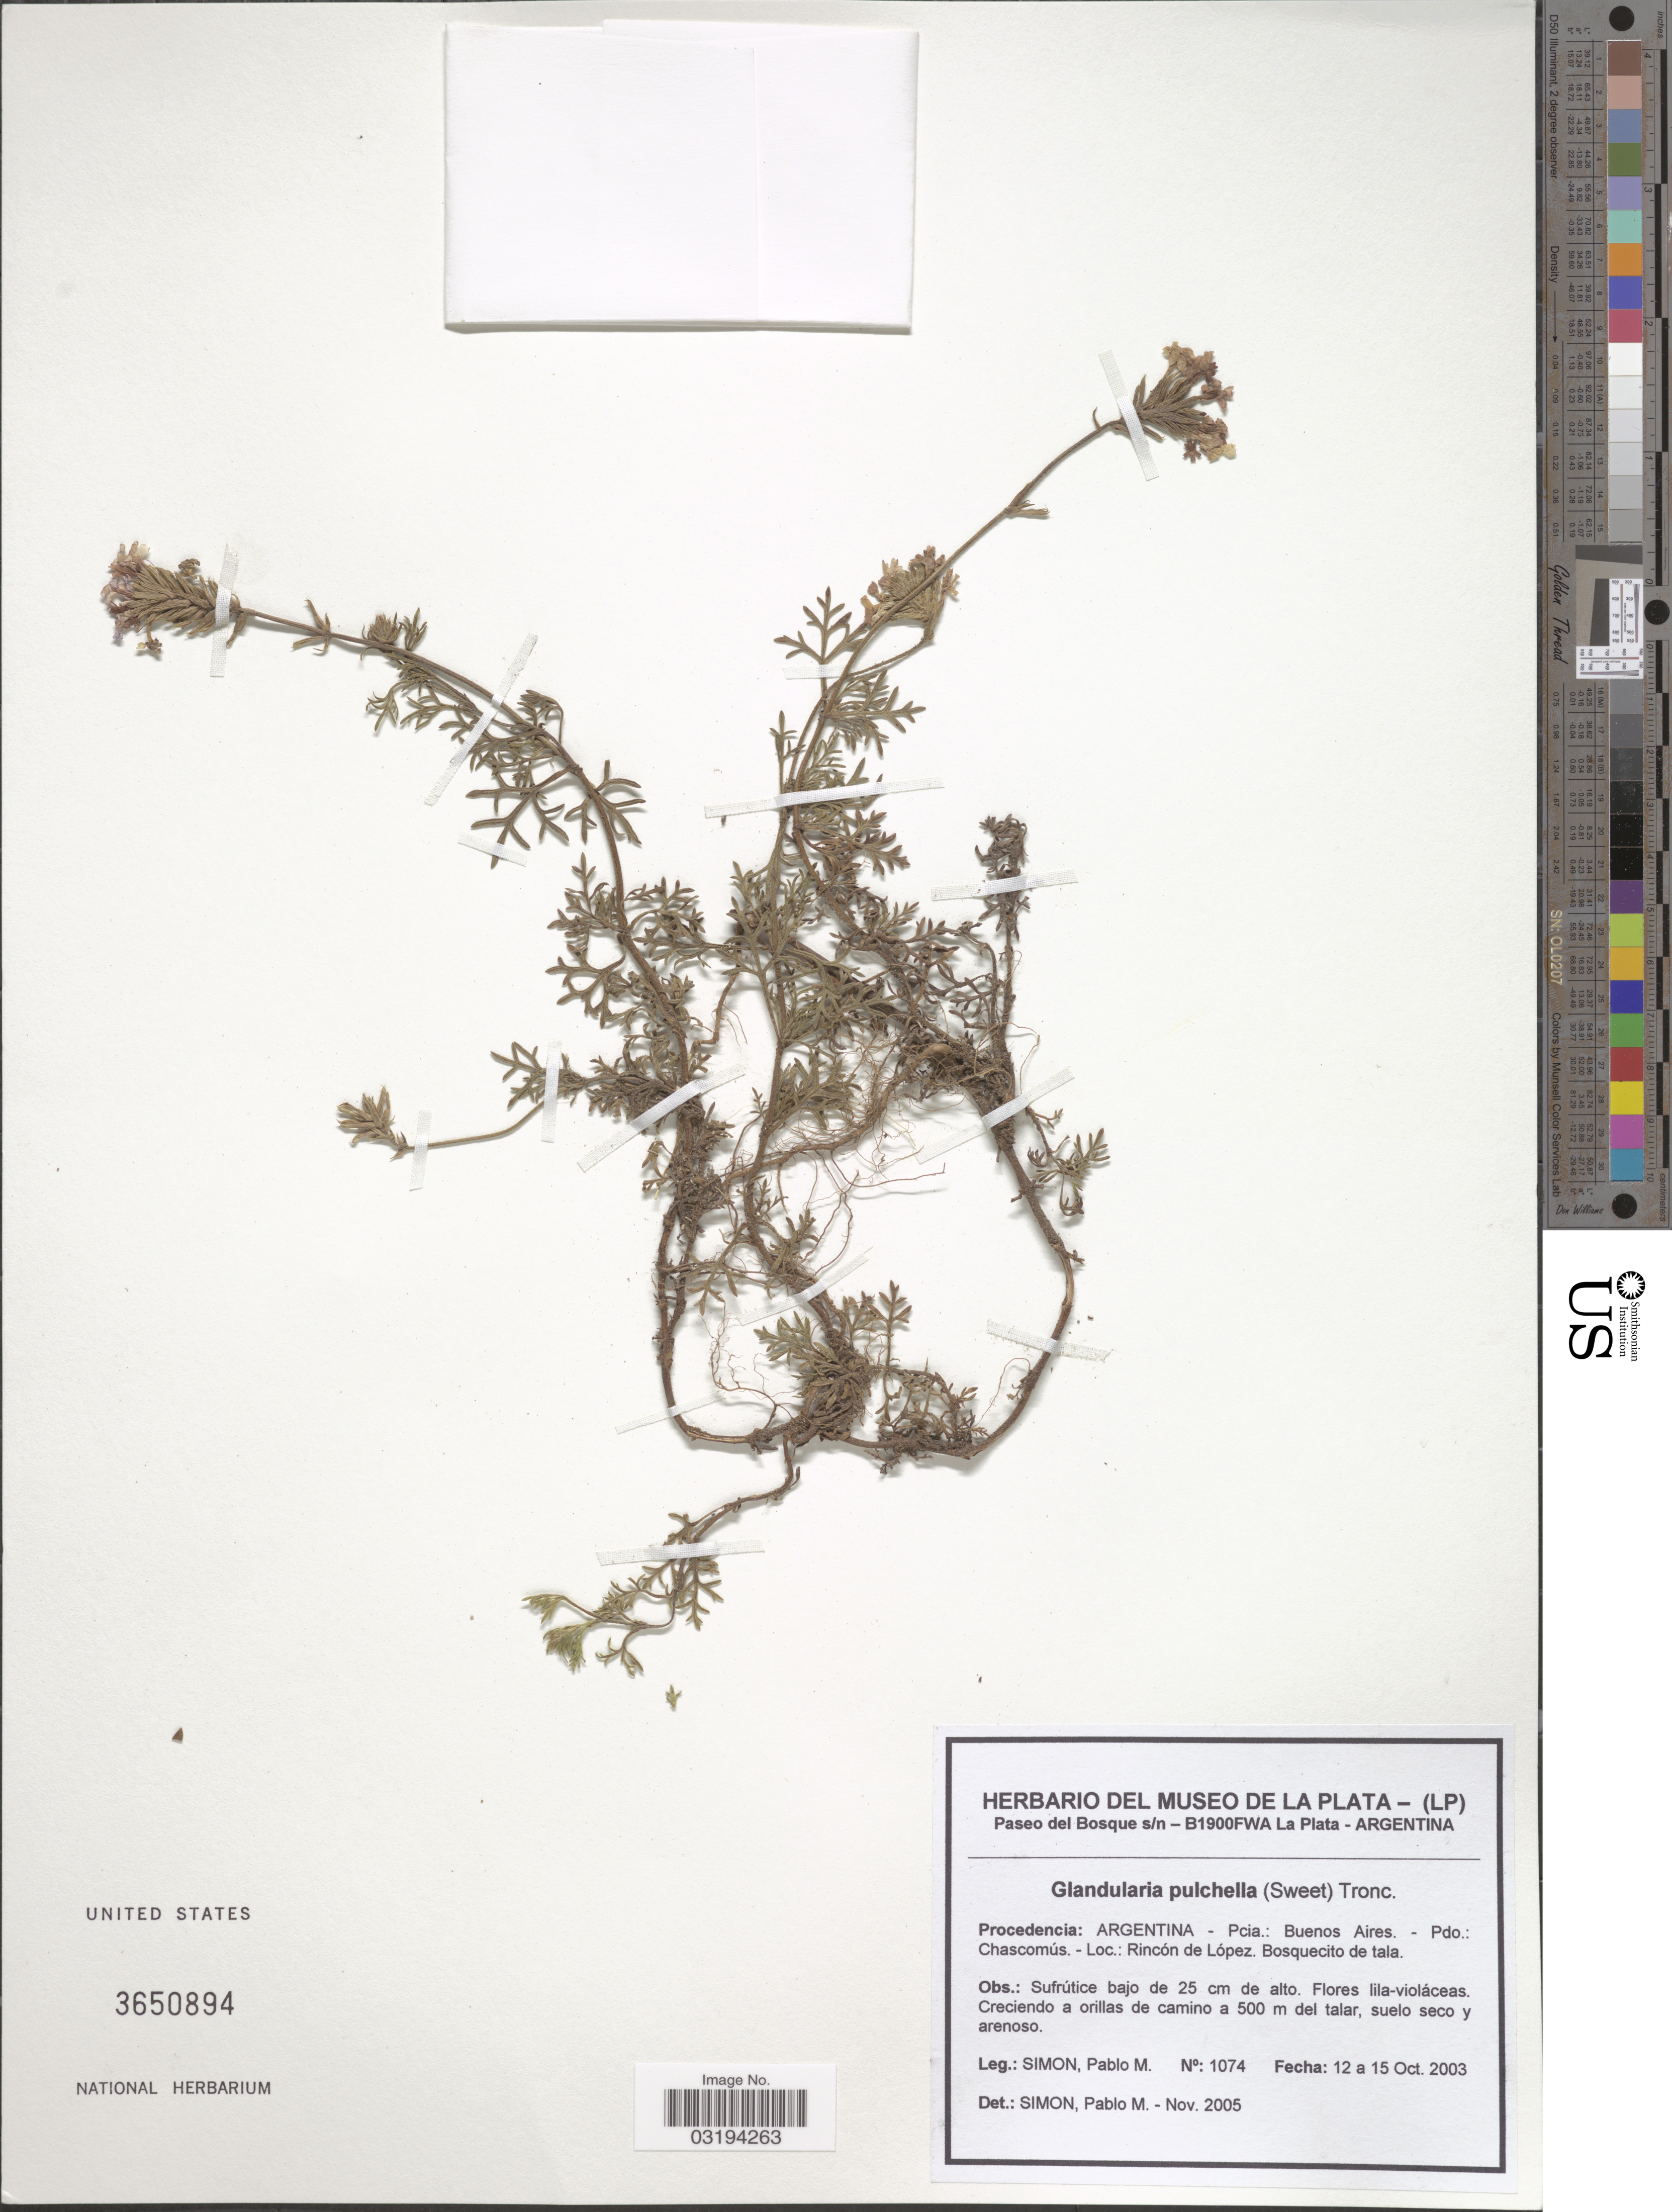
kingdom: Plantae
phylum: Tracheophyta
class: Magnoliopsida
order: Lamiales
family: Verbenaceae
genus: Verbena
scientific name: Verbena pulchella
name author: Greene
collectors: S. Pablo M.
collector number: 1074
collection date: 2003-10-12/2003-10-15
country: Argentina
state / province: Buenos Aires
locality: Pcia.: Buenos Aires. - Pdo.: Chascomús. - Rincón de López.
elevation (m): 500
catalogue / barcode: US 3650894